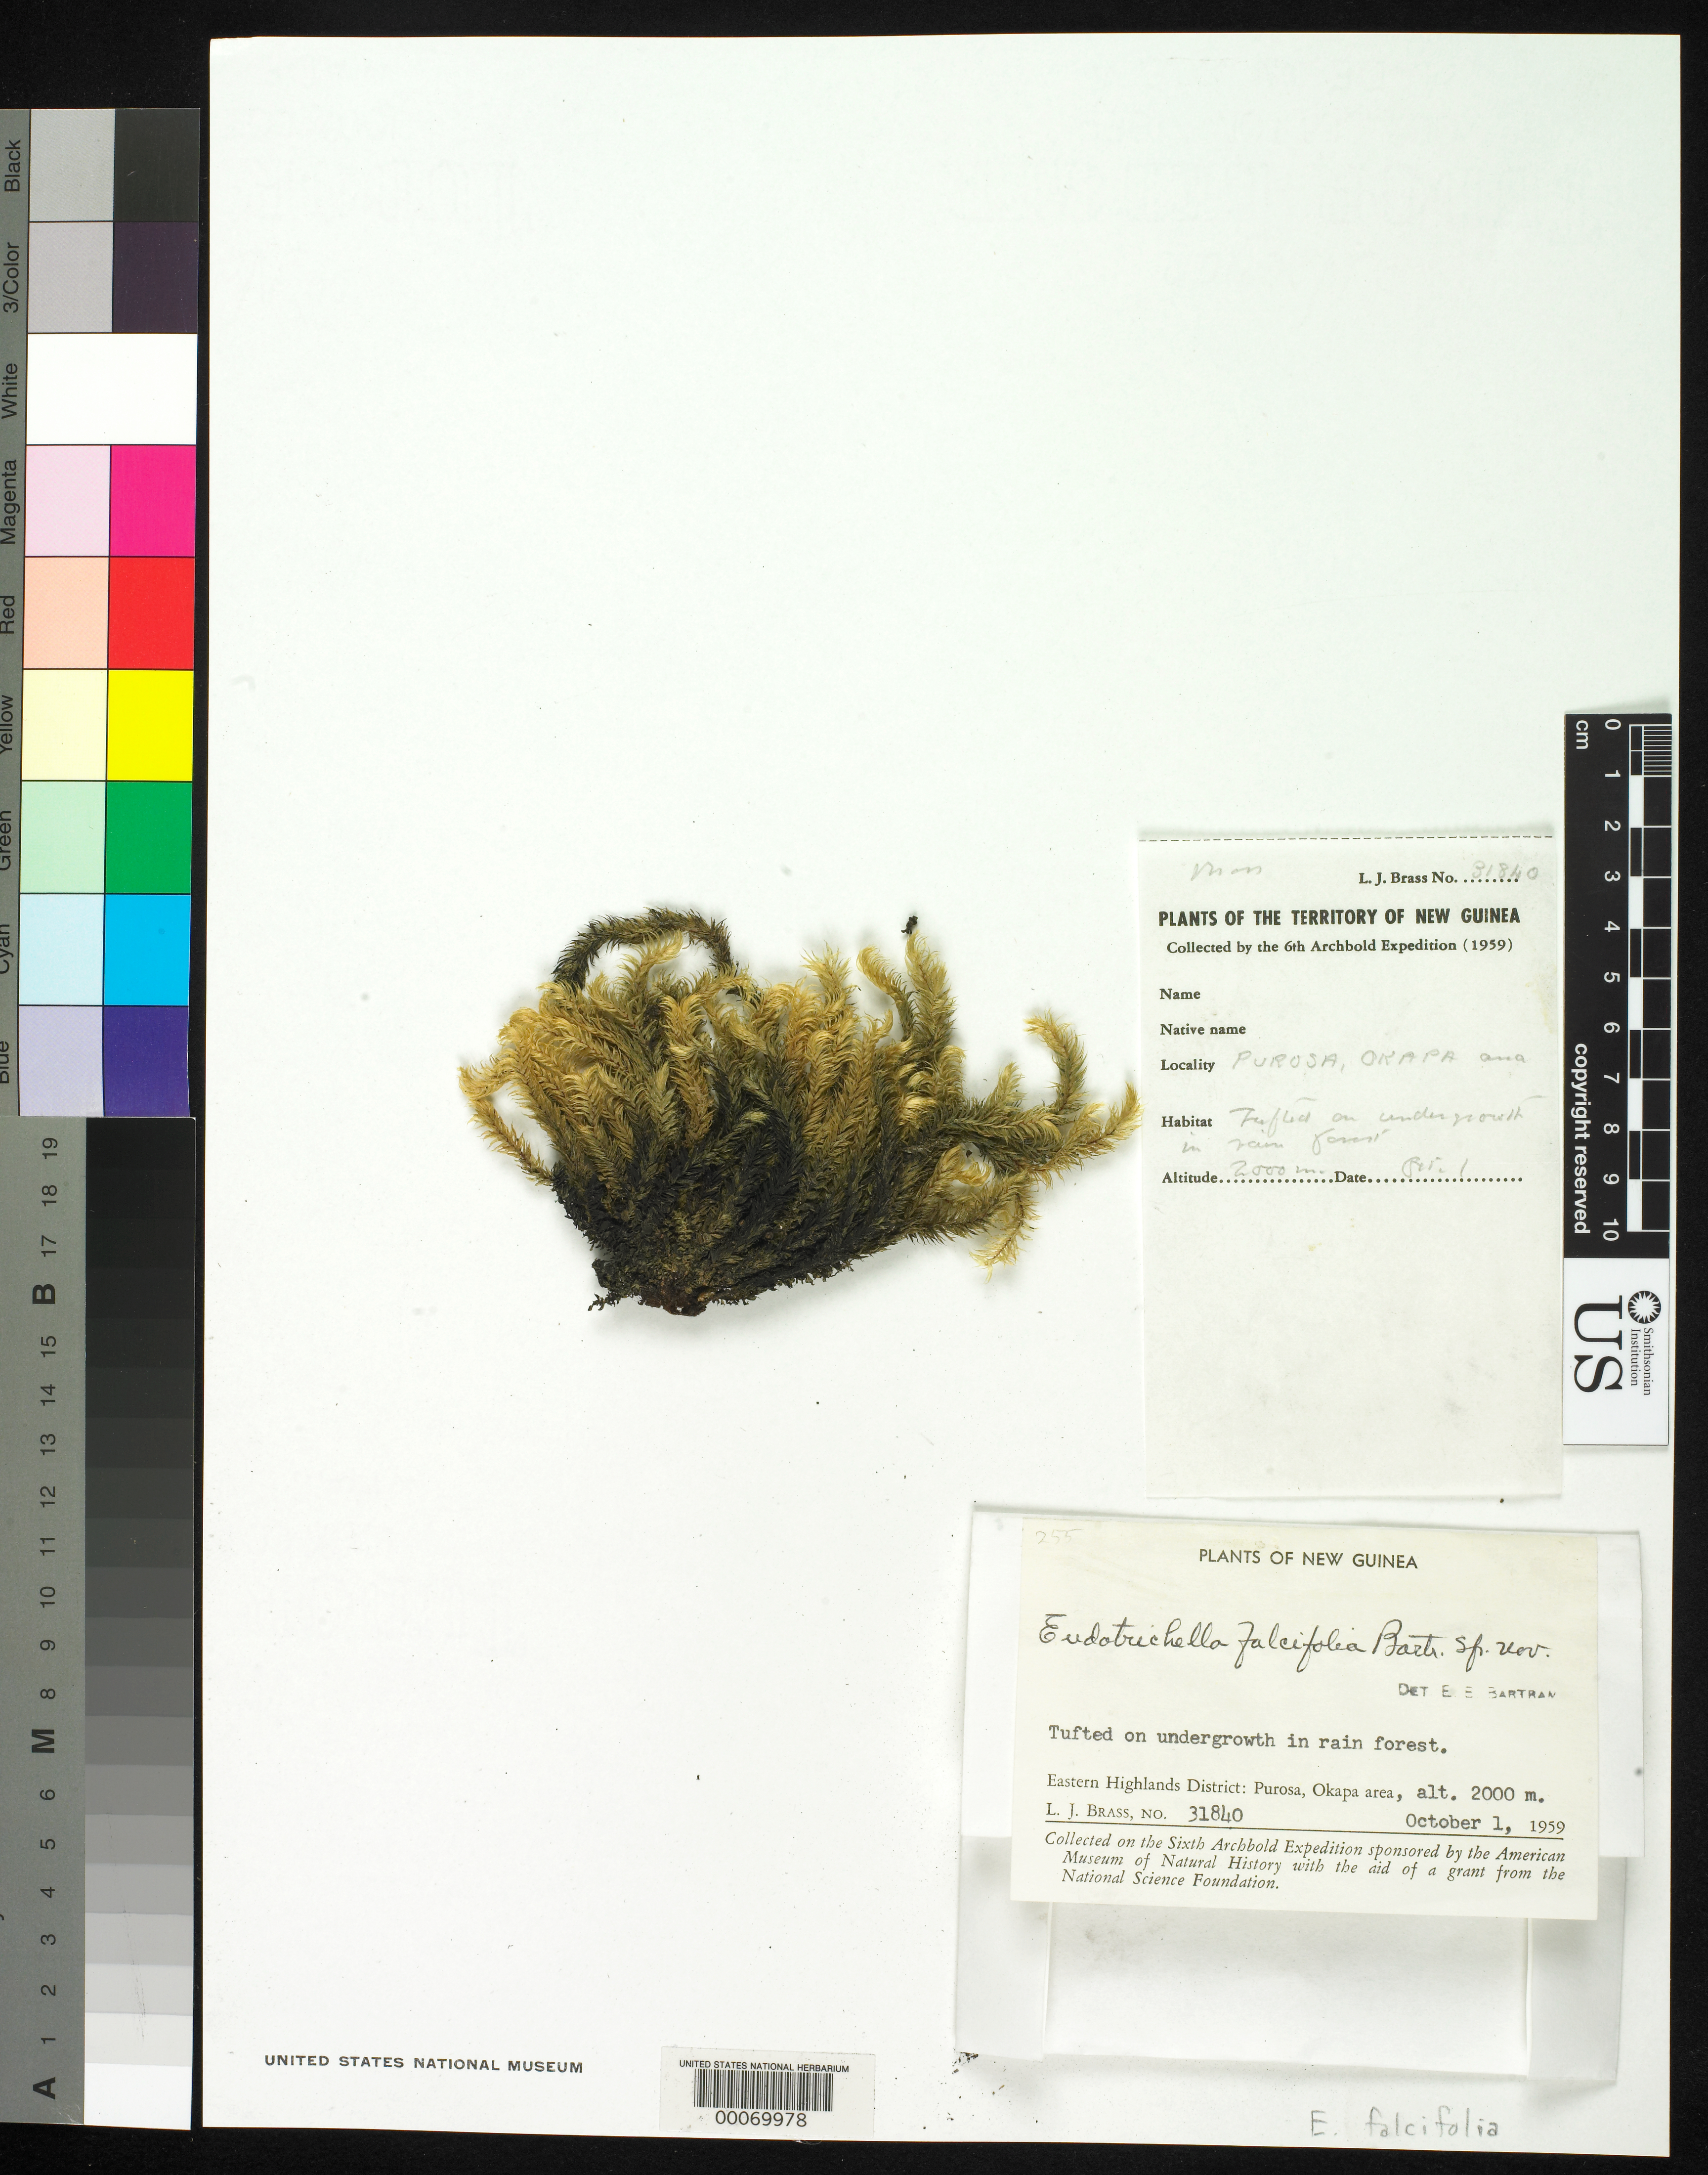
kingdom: Plantae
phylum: Bryophyta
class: Bryopsida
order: Hypnales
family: Pterobryaceae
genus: Endotrichella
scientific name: Endotrichella falcifolia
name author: E.B. Bartram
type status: Holotype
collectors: L. J. Brass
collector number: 31840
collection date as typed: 01 Oct 1959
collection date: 1959-10-01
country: Papua New Guinea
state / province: Eastern Highlands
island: New Guinea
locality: Purosa, Okapa.